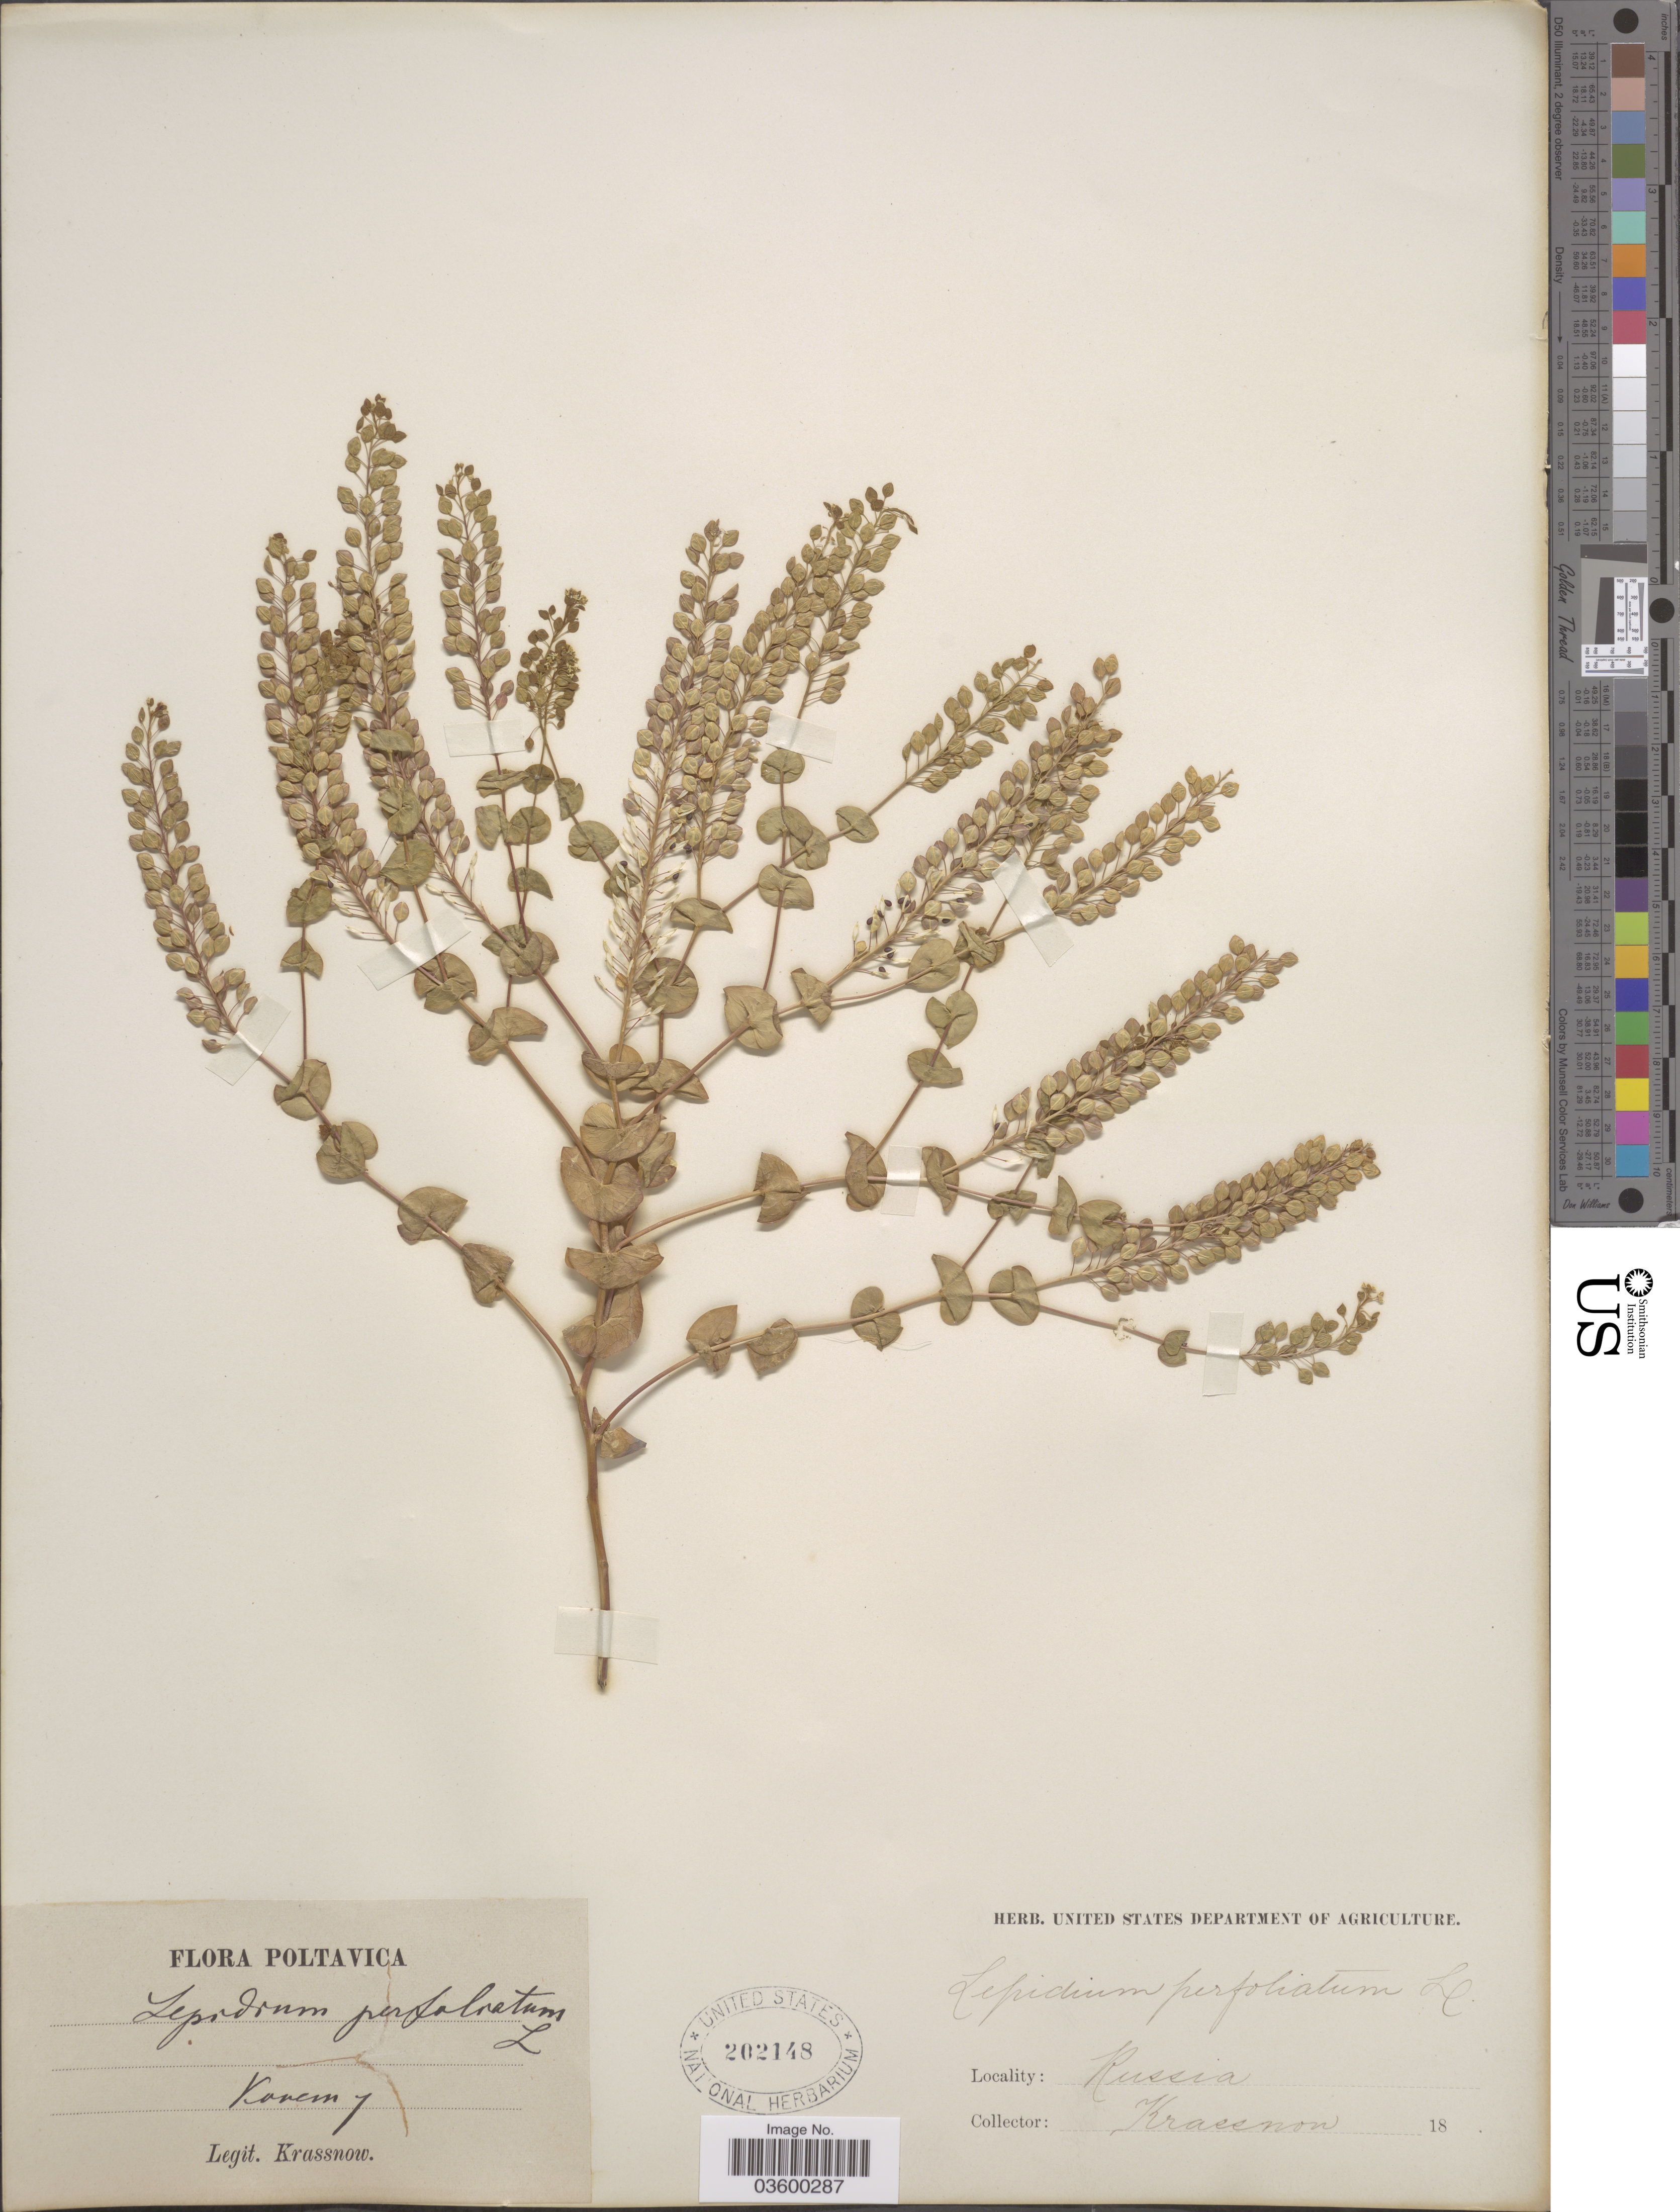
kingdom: Plantae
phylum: Tracheophyta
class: Magnoliopsida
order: Brassicales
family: Brassicaceae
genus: Lepidium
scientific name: Lepidium perfoliatum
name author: L.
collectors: -. Krassnow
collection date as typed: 18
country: Ukraine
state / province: Poltava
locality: Poltavica.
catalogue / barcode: US 202148